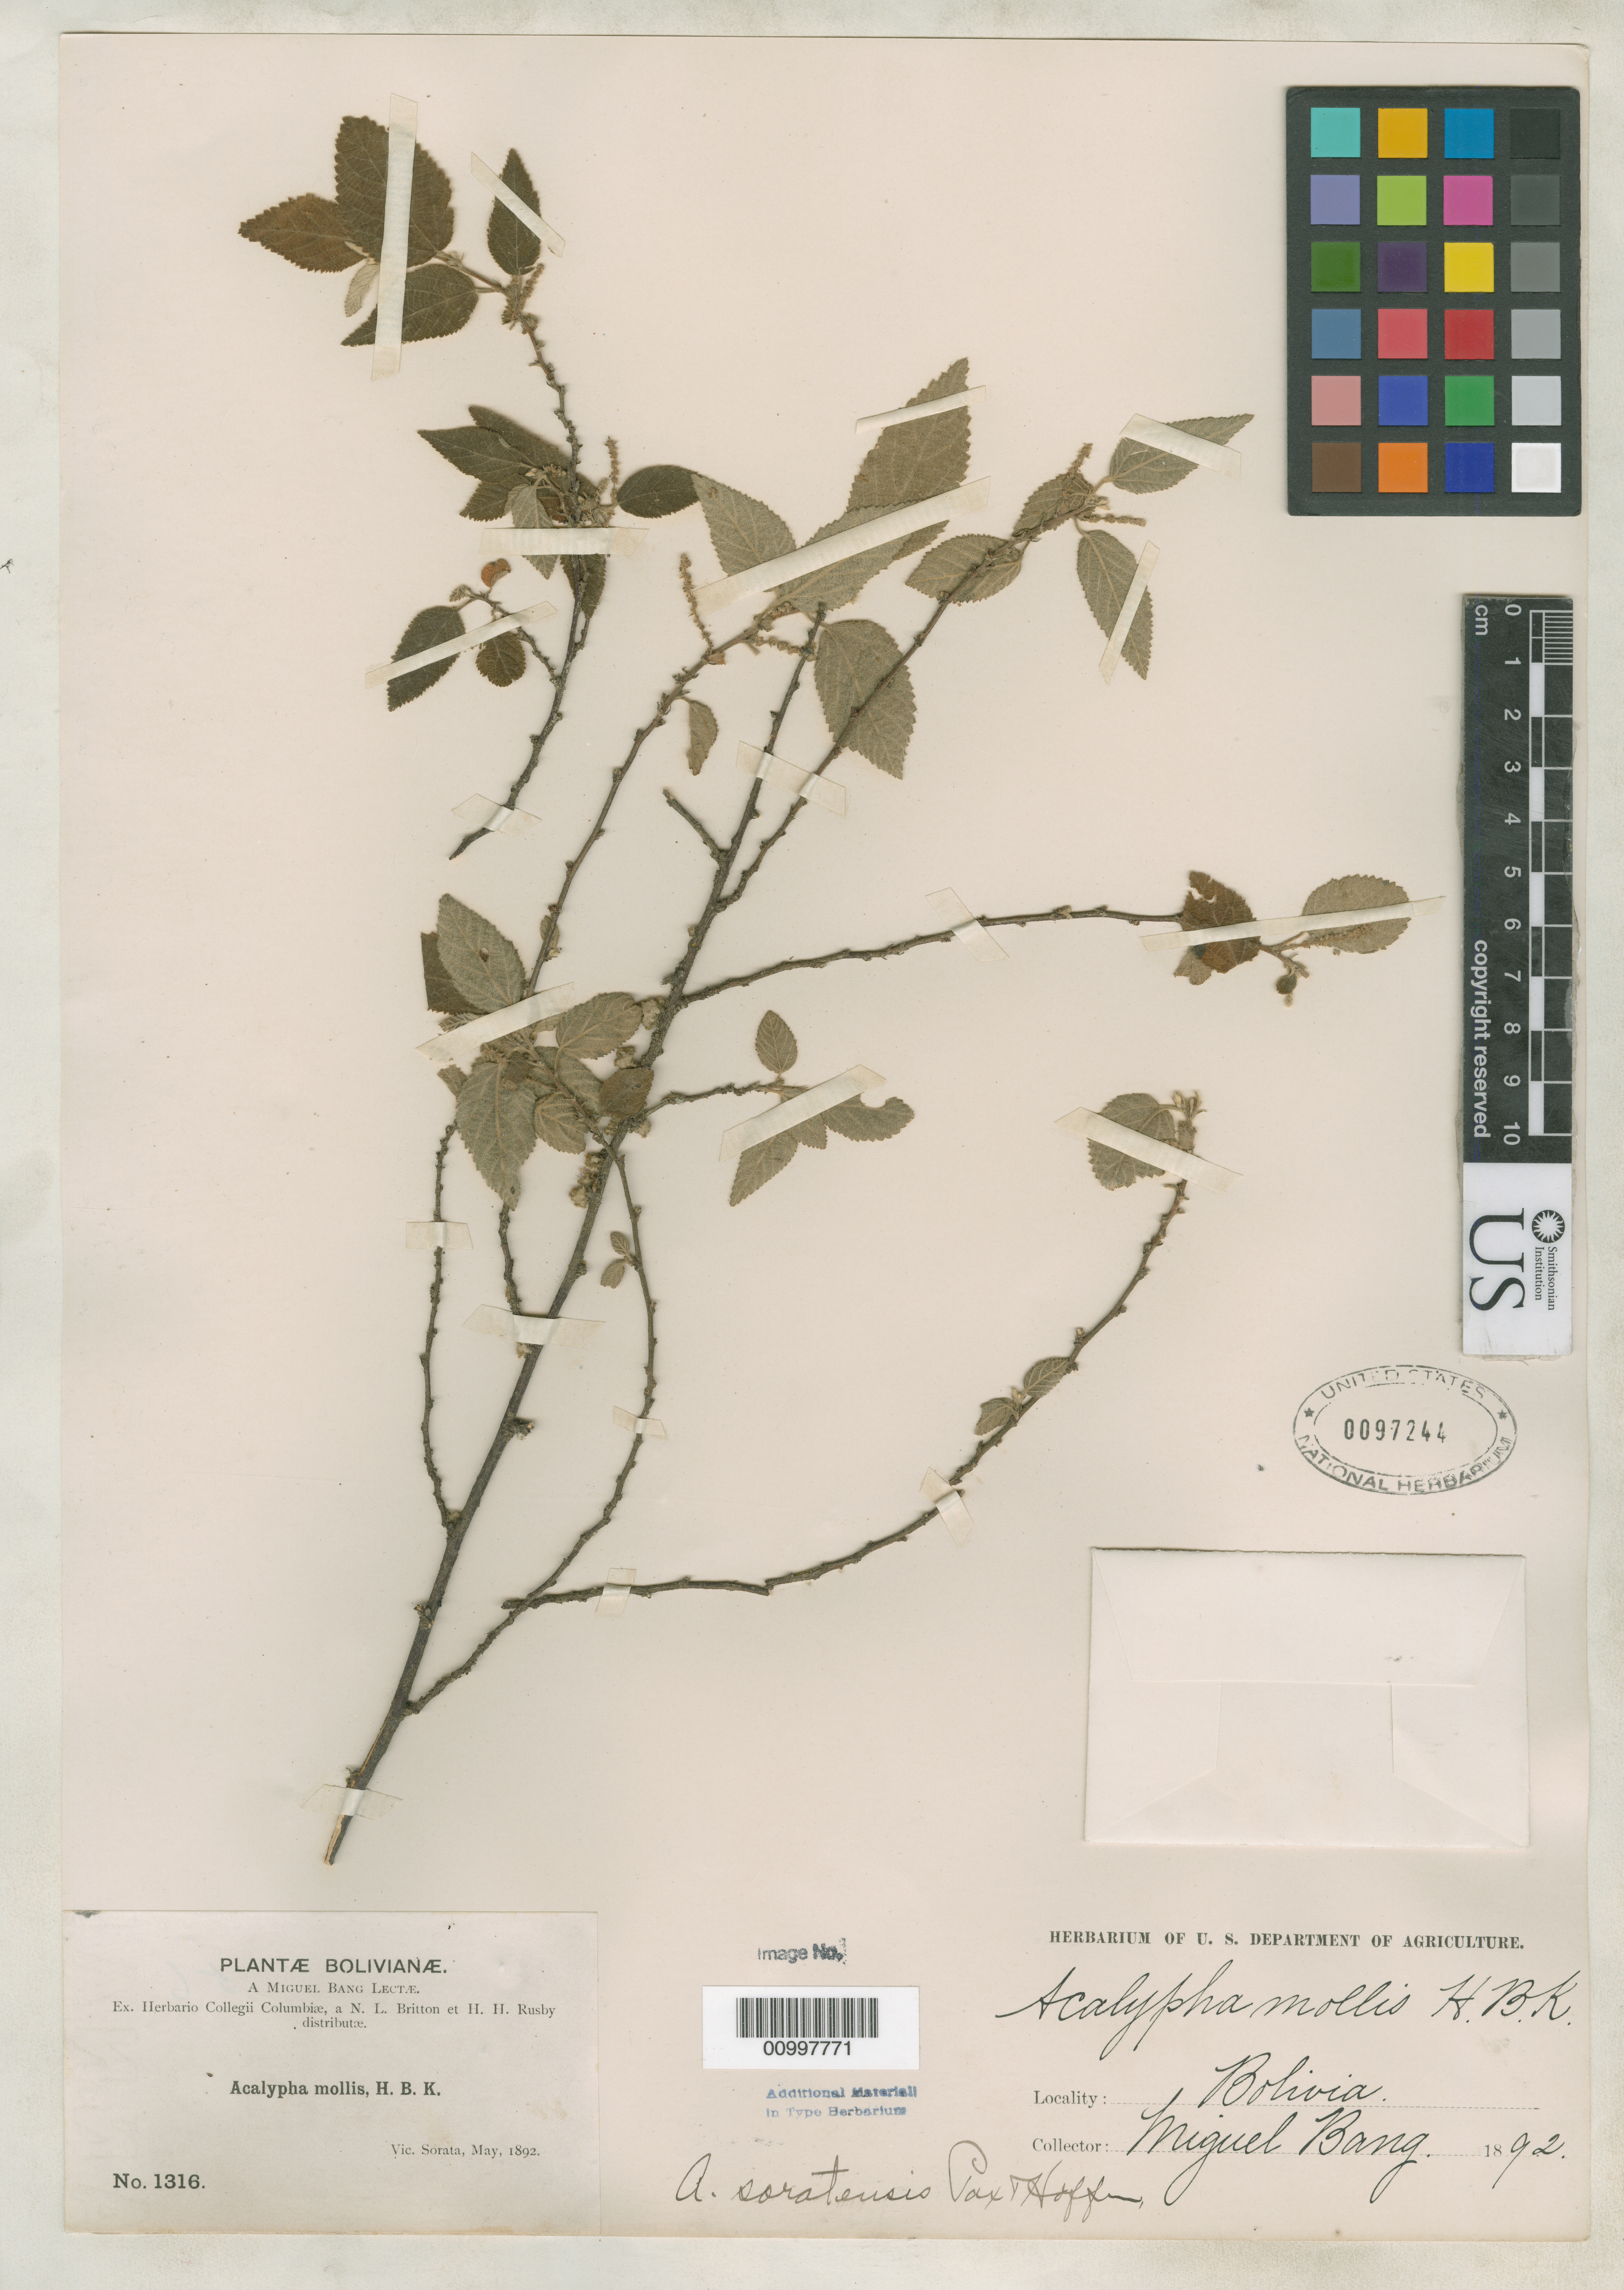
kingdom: Plantae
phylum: Tracheophyta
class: Magnoliopsida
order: Malpighiales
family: Euphorbiaceae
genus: Acalypha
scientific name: Acalypha soratensis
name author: Pax & K. Hoffm. in Engl.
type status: Isosyntype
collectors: M. Bang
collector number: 1316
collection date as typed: May 1892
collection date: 1892-05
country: Bolivia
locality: Vic. Sorata.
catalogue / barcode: US 97244